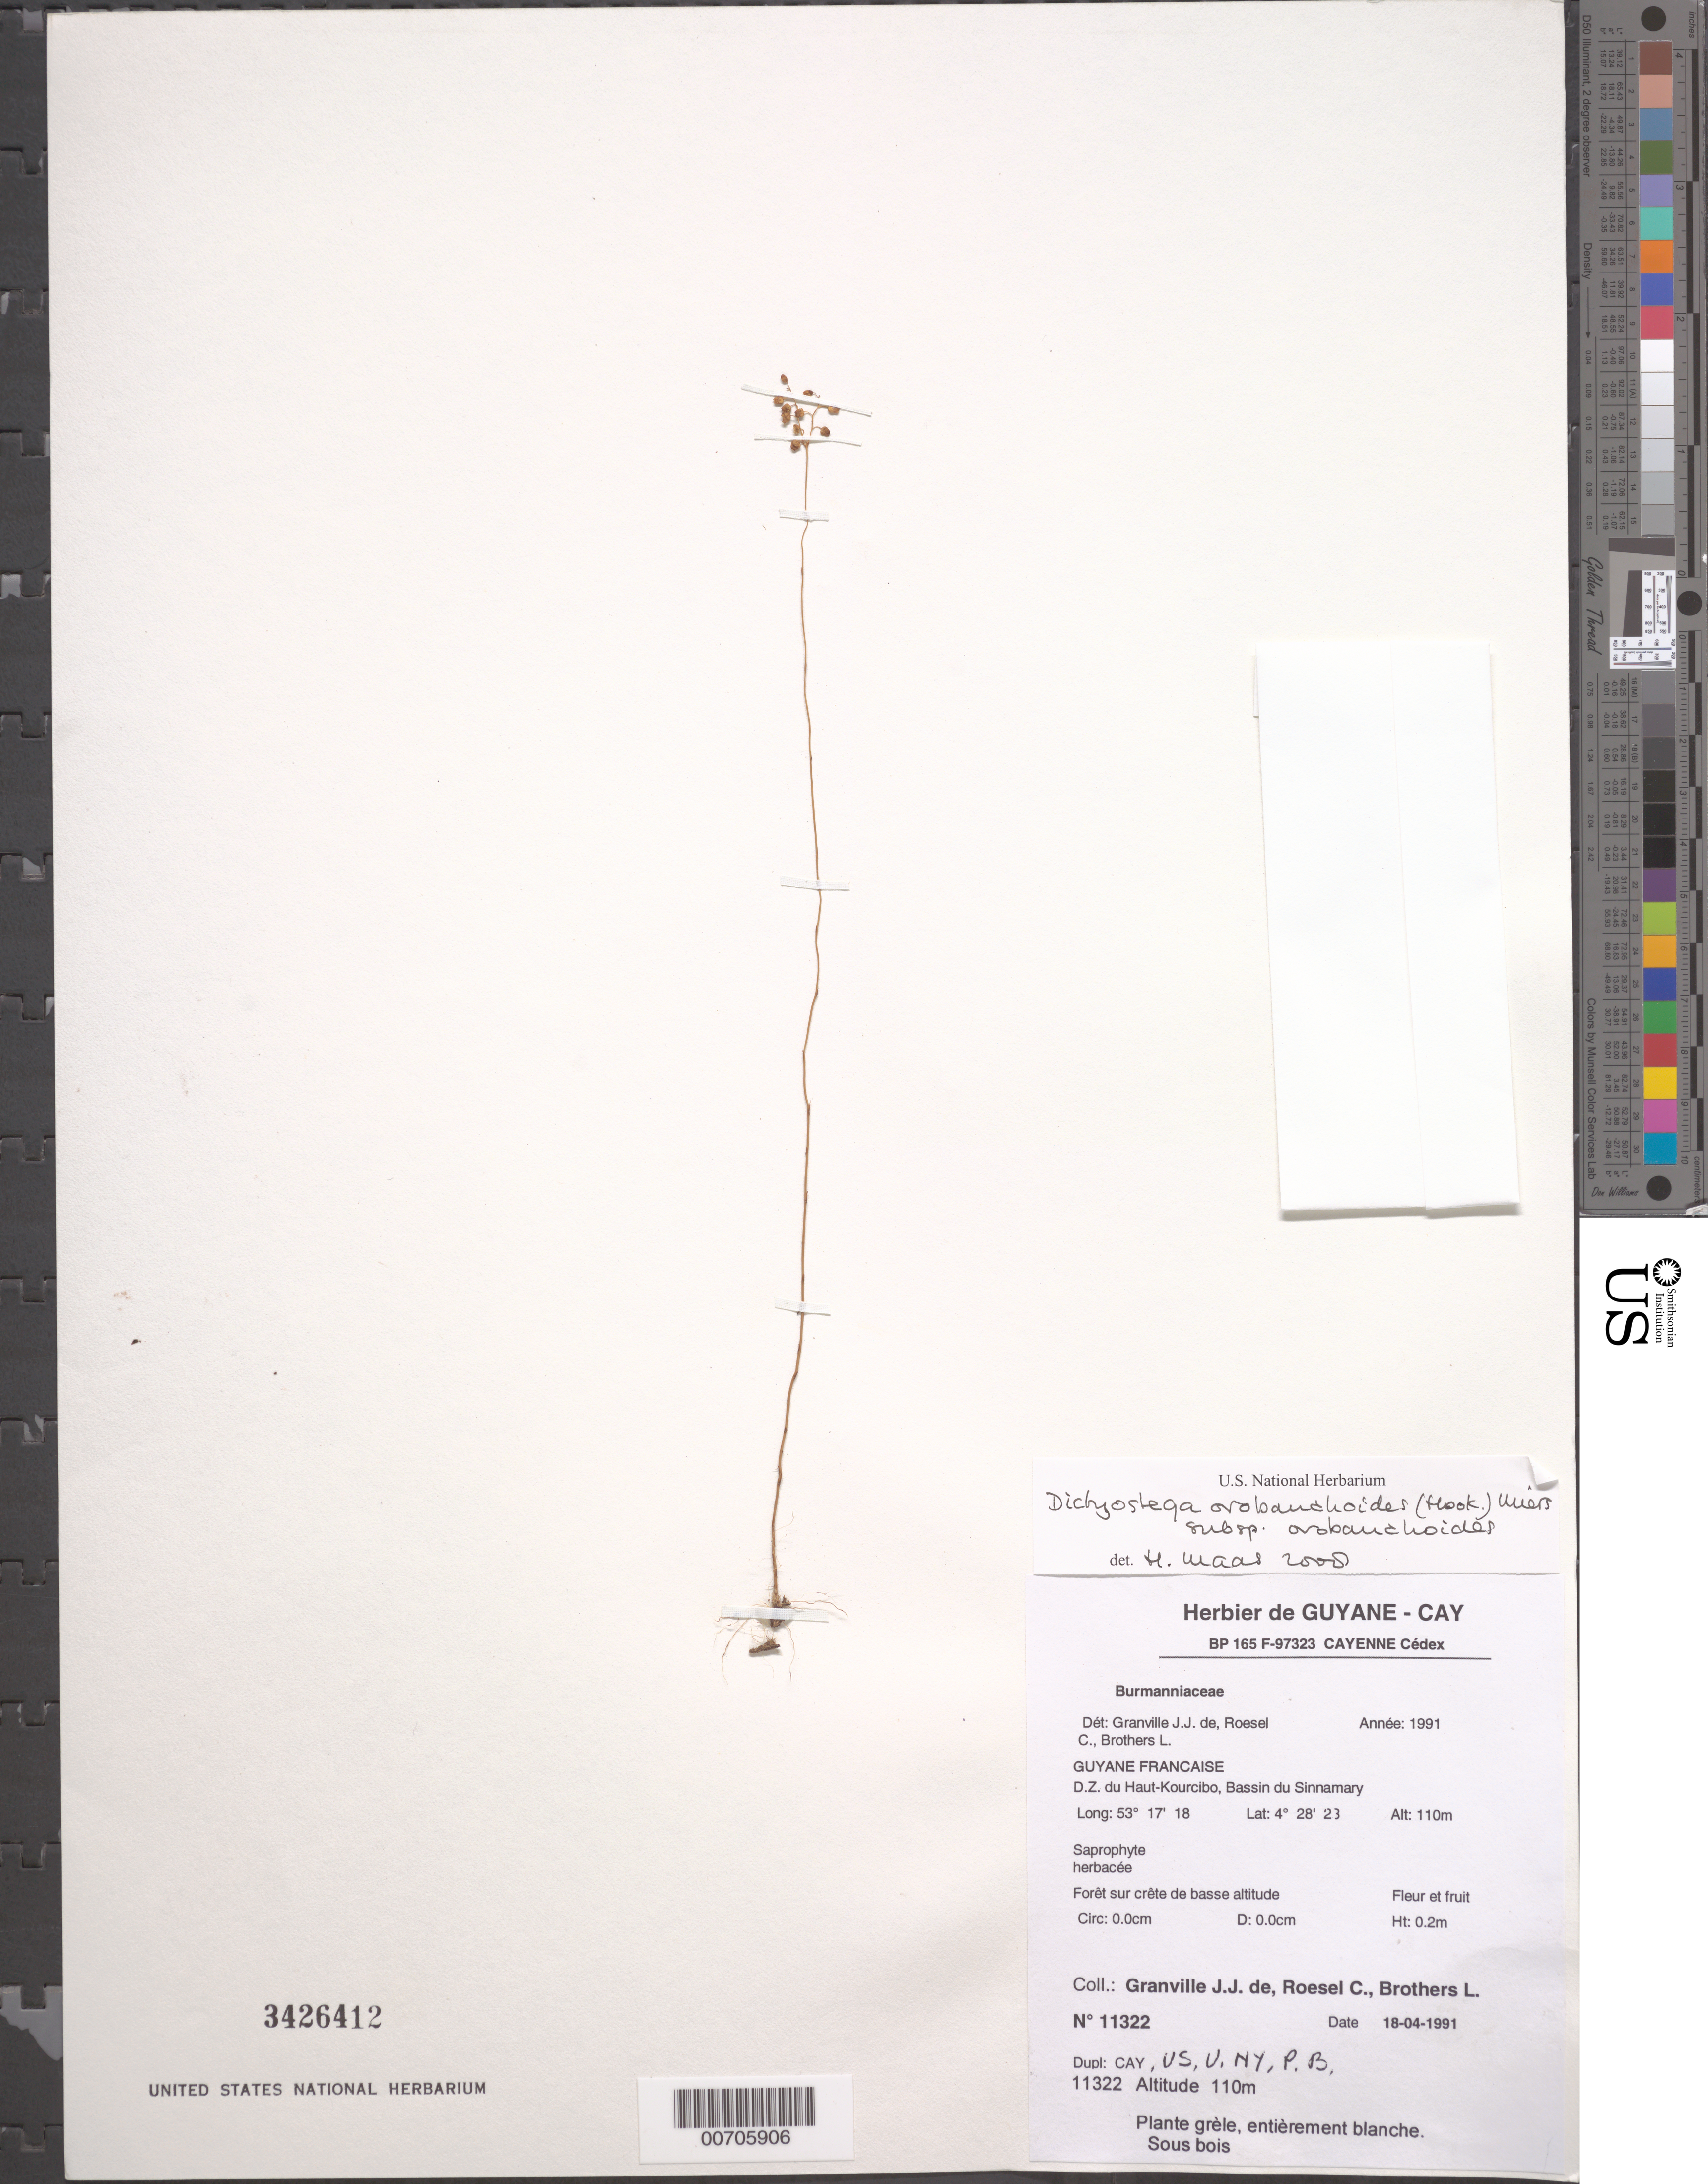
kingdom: Plantae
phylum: Tracheophyta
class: Liliopsida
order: Dioscoreales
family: Burmanniaceae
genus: Dictyostega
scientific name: Dictyostega orobanchoides subsp. orobanchoides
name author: (Hook.) Miers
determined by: Maas, H.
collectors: J.-J. de Granville, C. S. Roesel & L. Brothers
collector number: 11322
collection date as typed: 18-Apr-91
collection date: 1991-04-18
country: French Guiana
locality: D.Z. du Haut-Kourcibo, Bassin du Sinnamary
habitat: Forêt sur crete de basse altitude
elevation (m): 110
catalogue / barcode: US 3426412